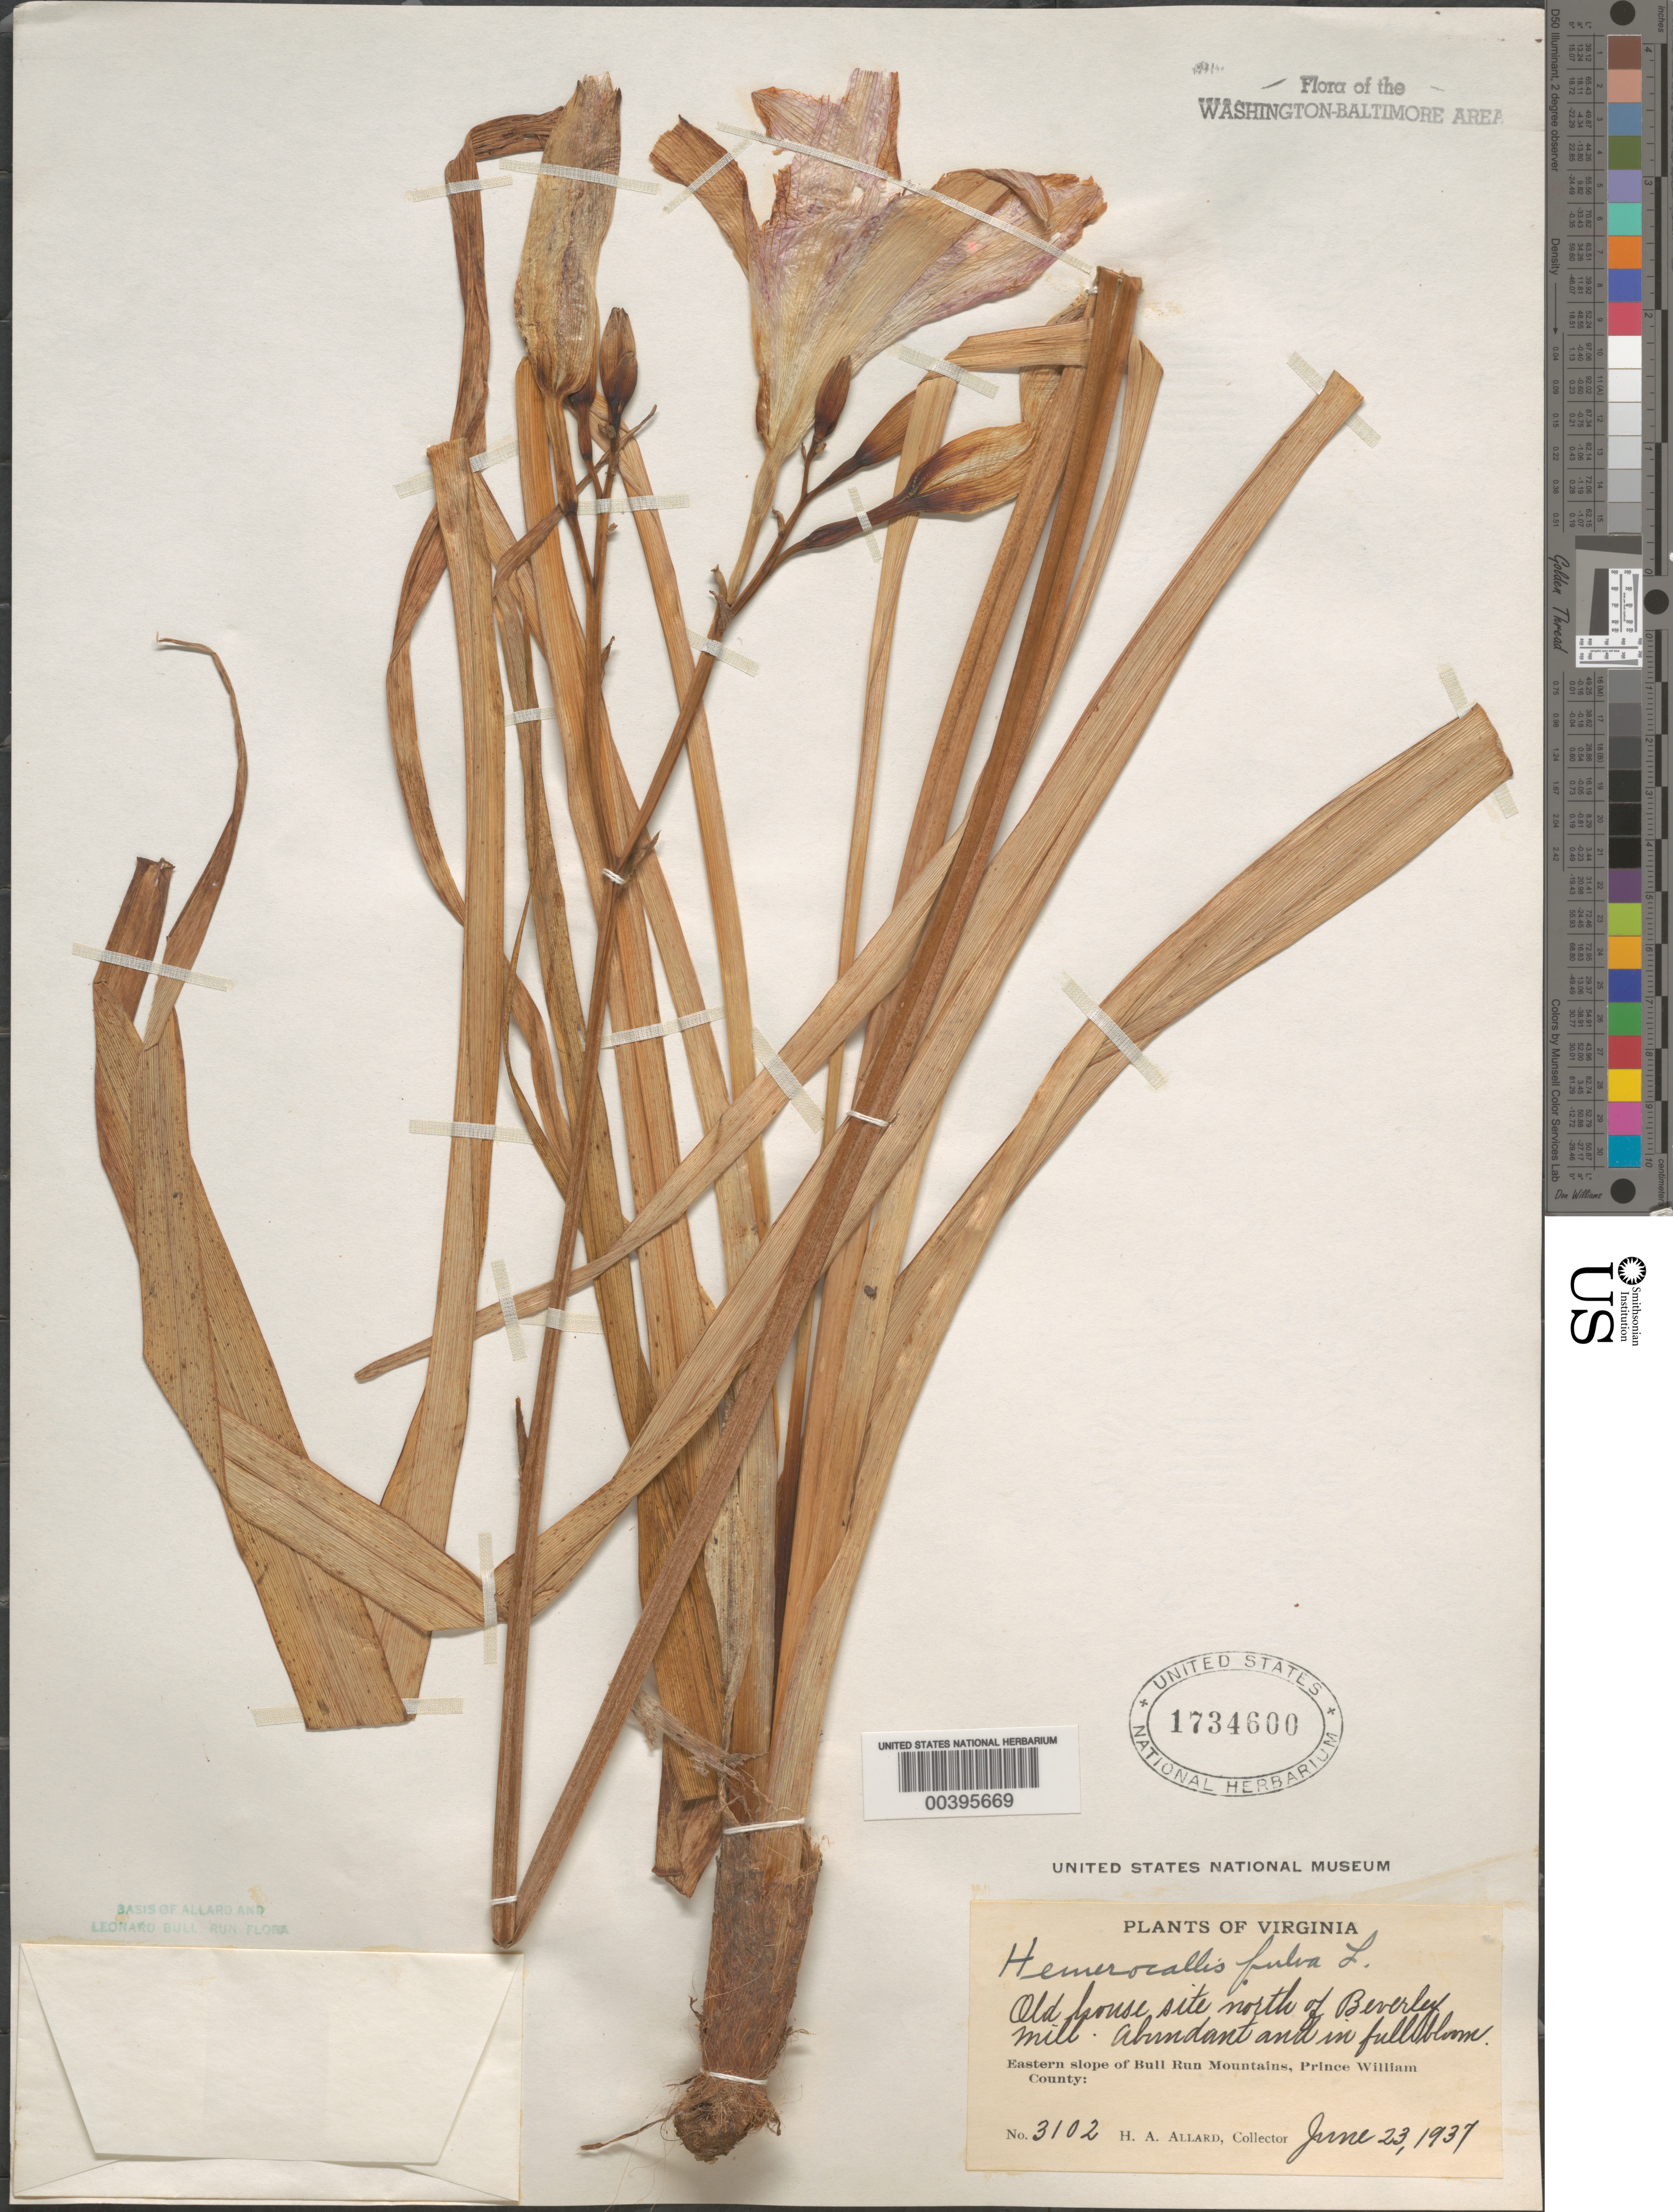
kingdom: Plantae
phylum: Tracheophyta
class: Liliopsida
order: Asparagales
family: Asphodelaceae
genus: Hemerocallis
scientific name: Hemerocallis fulva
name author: L.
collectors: H. A. Allard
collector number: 3102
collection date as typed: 23 Jun 1937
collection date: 1937-06-23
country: United States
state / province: Virginia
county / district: Prince William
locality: North of Beverley Mill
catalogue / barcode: US 1734600